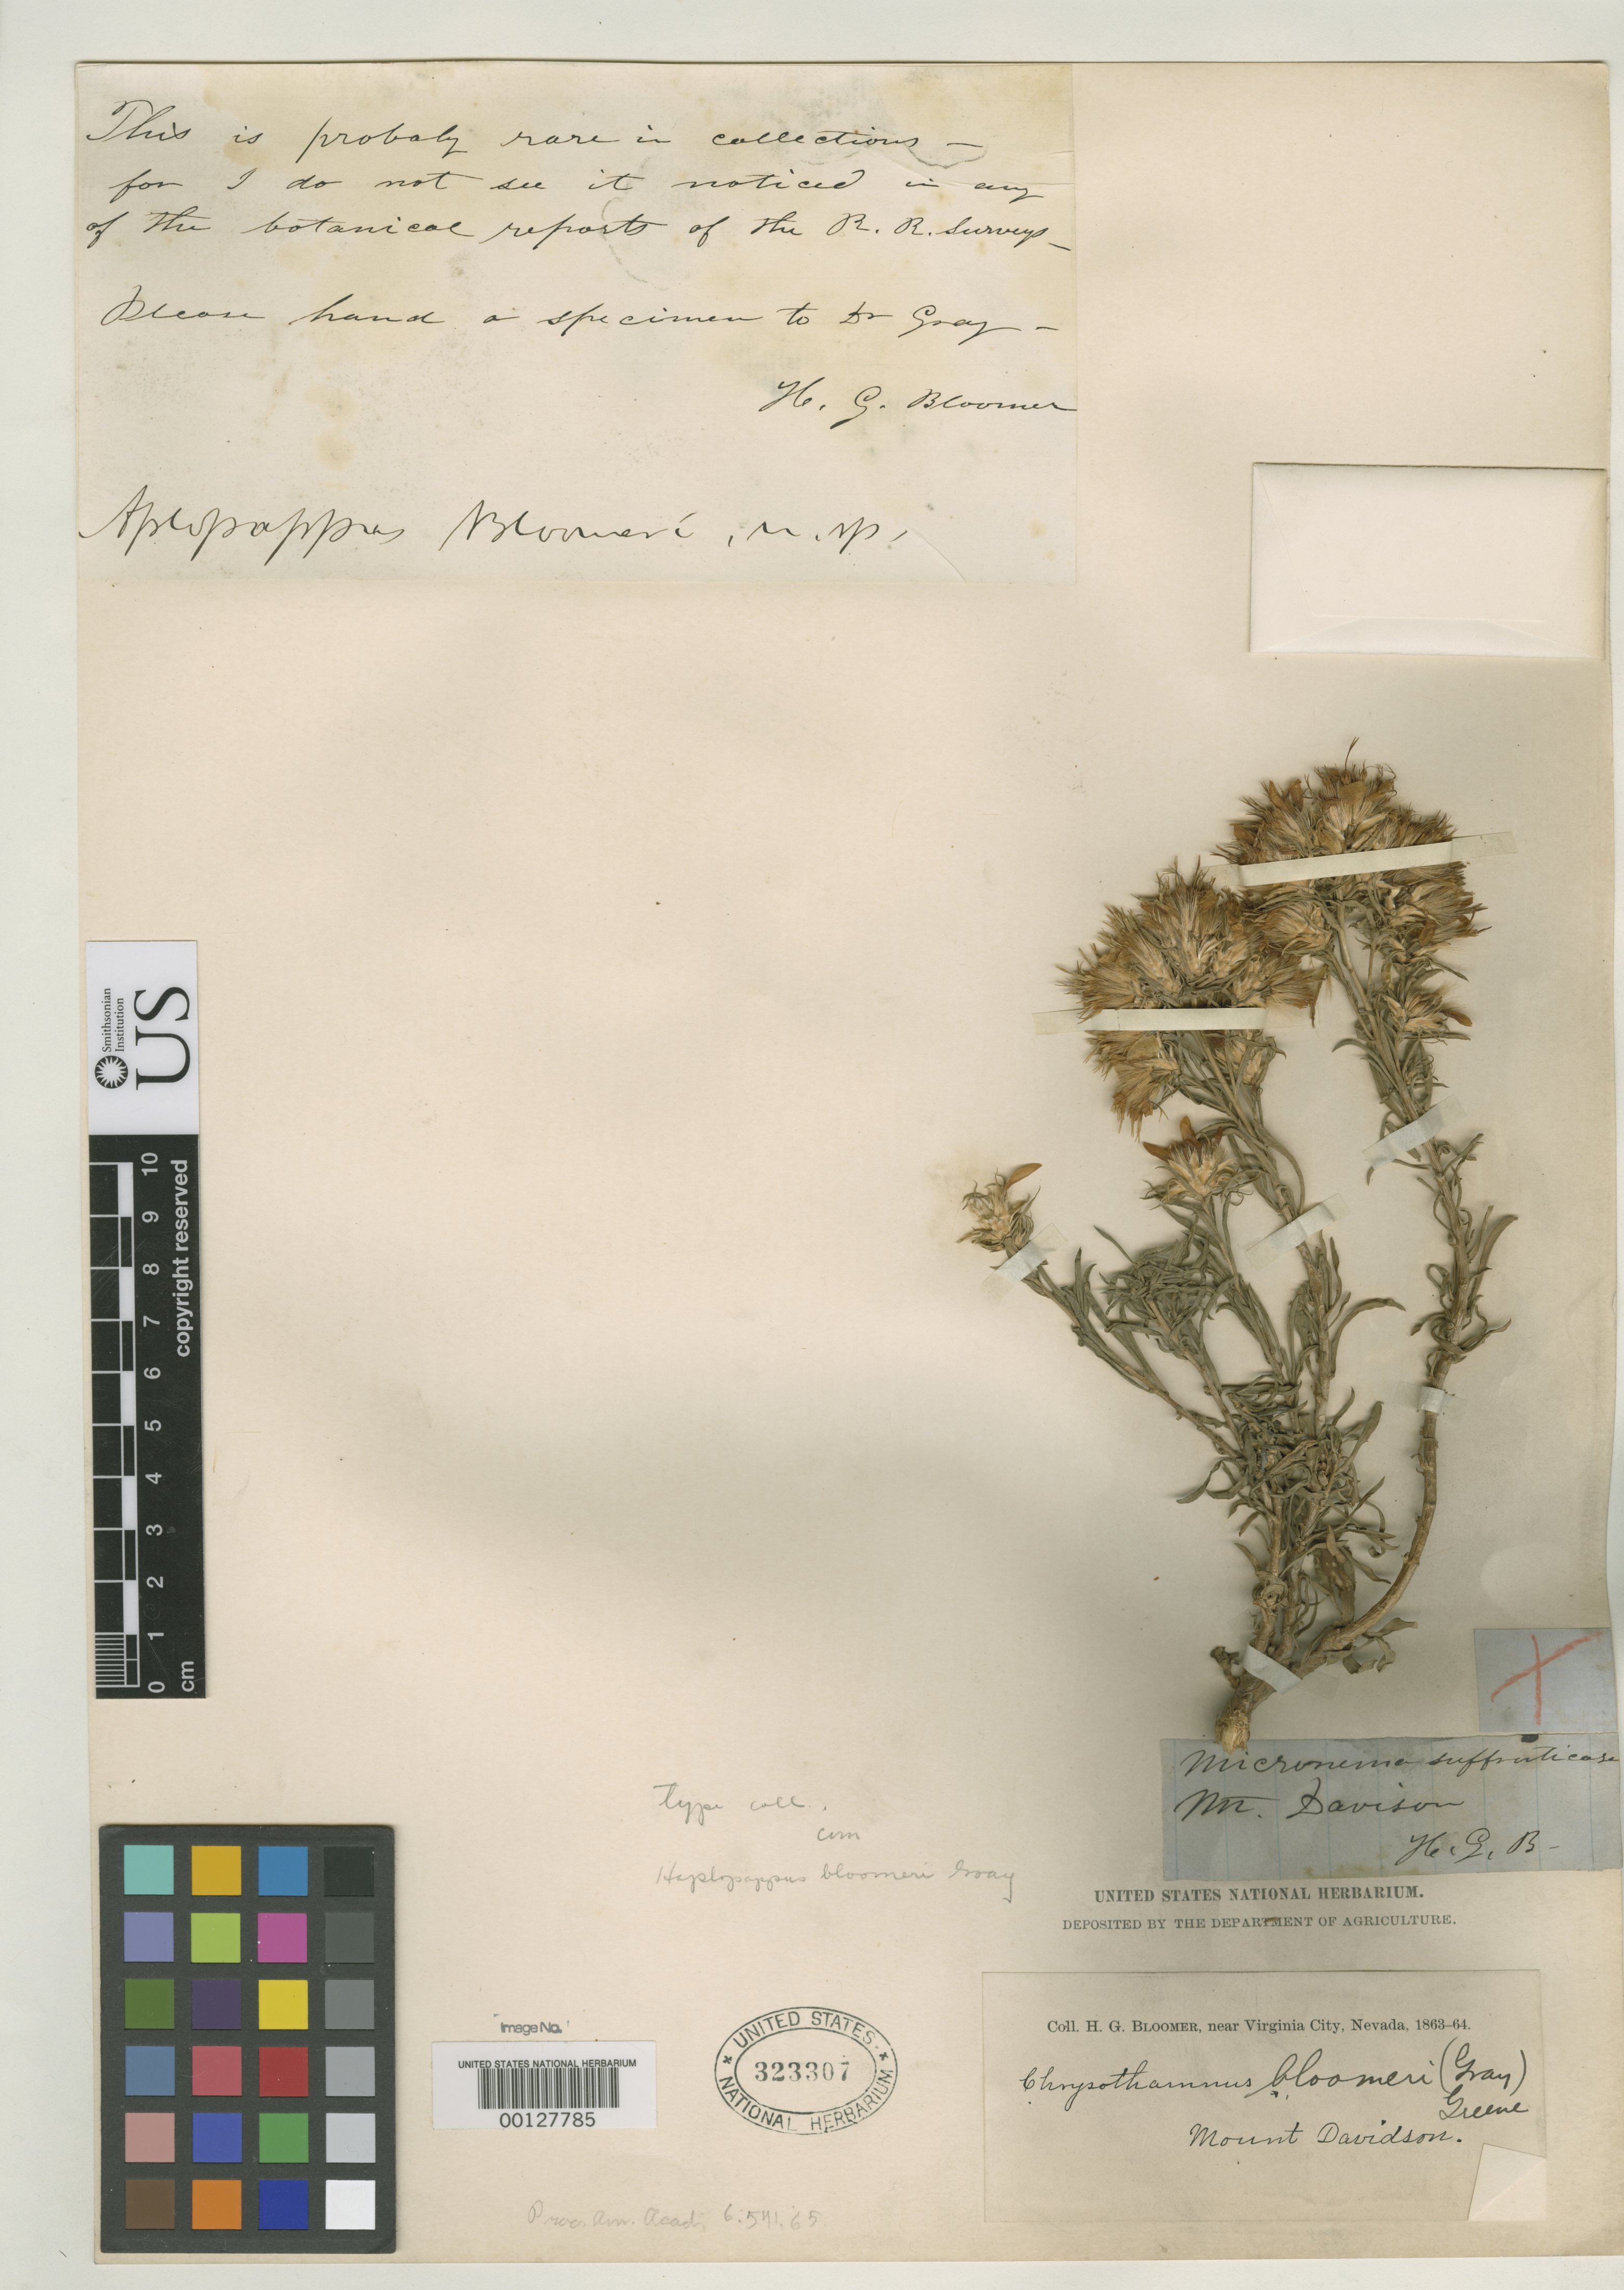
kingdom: Plantae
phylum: Tracheophyta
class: Magnoliopsida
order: Asterales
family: Asteraceae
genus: Haplopappus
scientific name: Haplopappus bloomeri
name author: A. Gray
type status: Isotype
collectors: H. Bloomer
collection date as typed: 1863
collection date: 1863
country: United States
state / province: Nevada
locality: Near Virginia City.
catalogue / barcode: US 323307